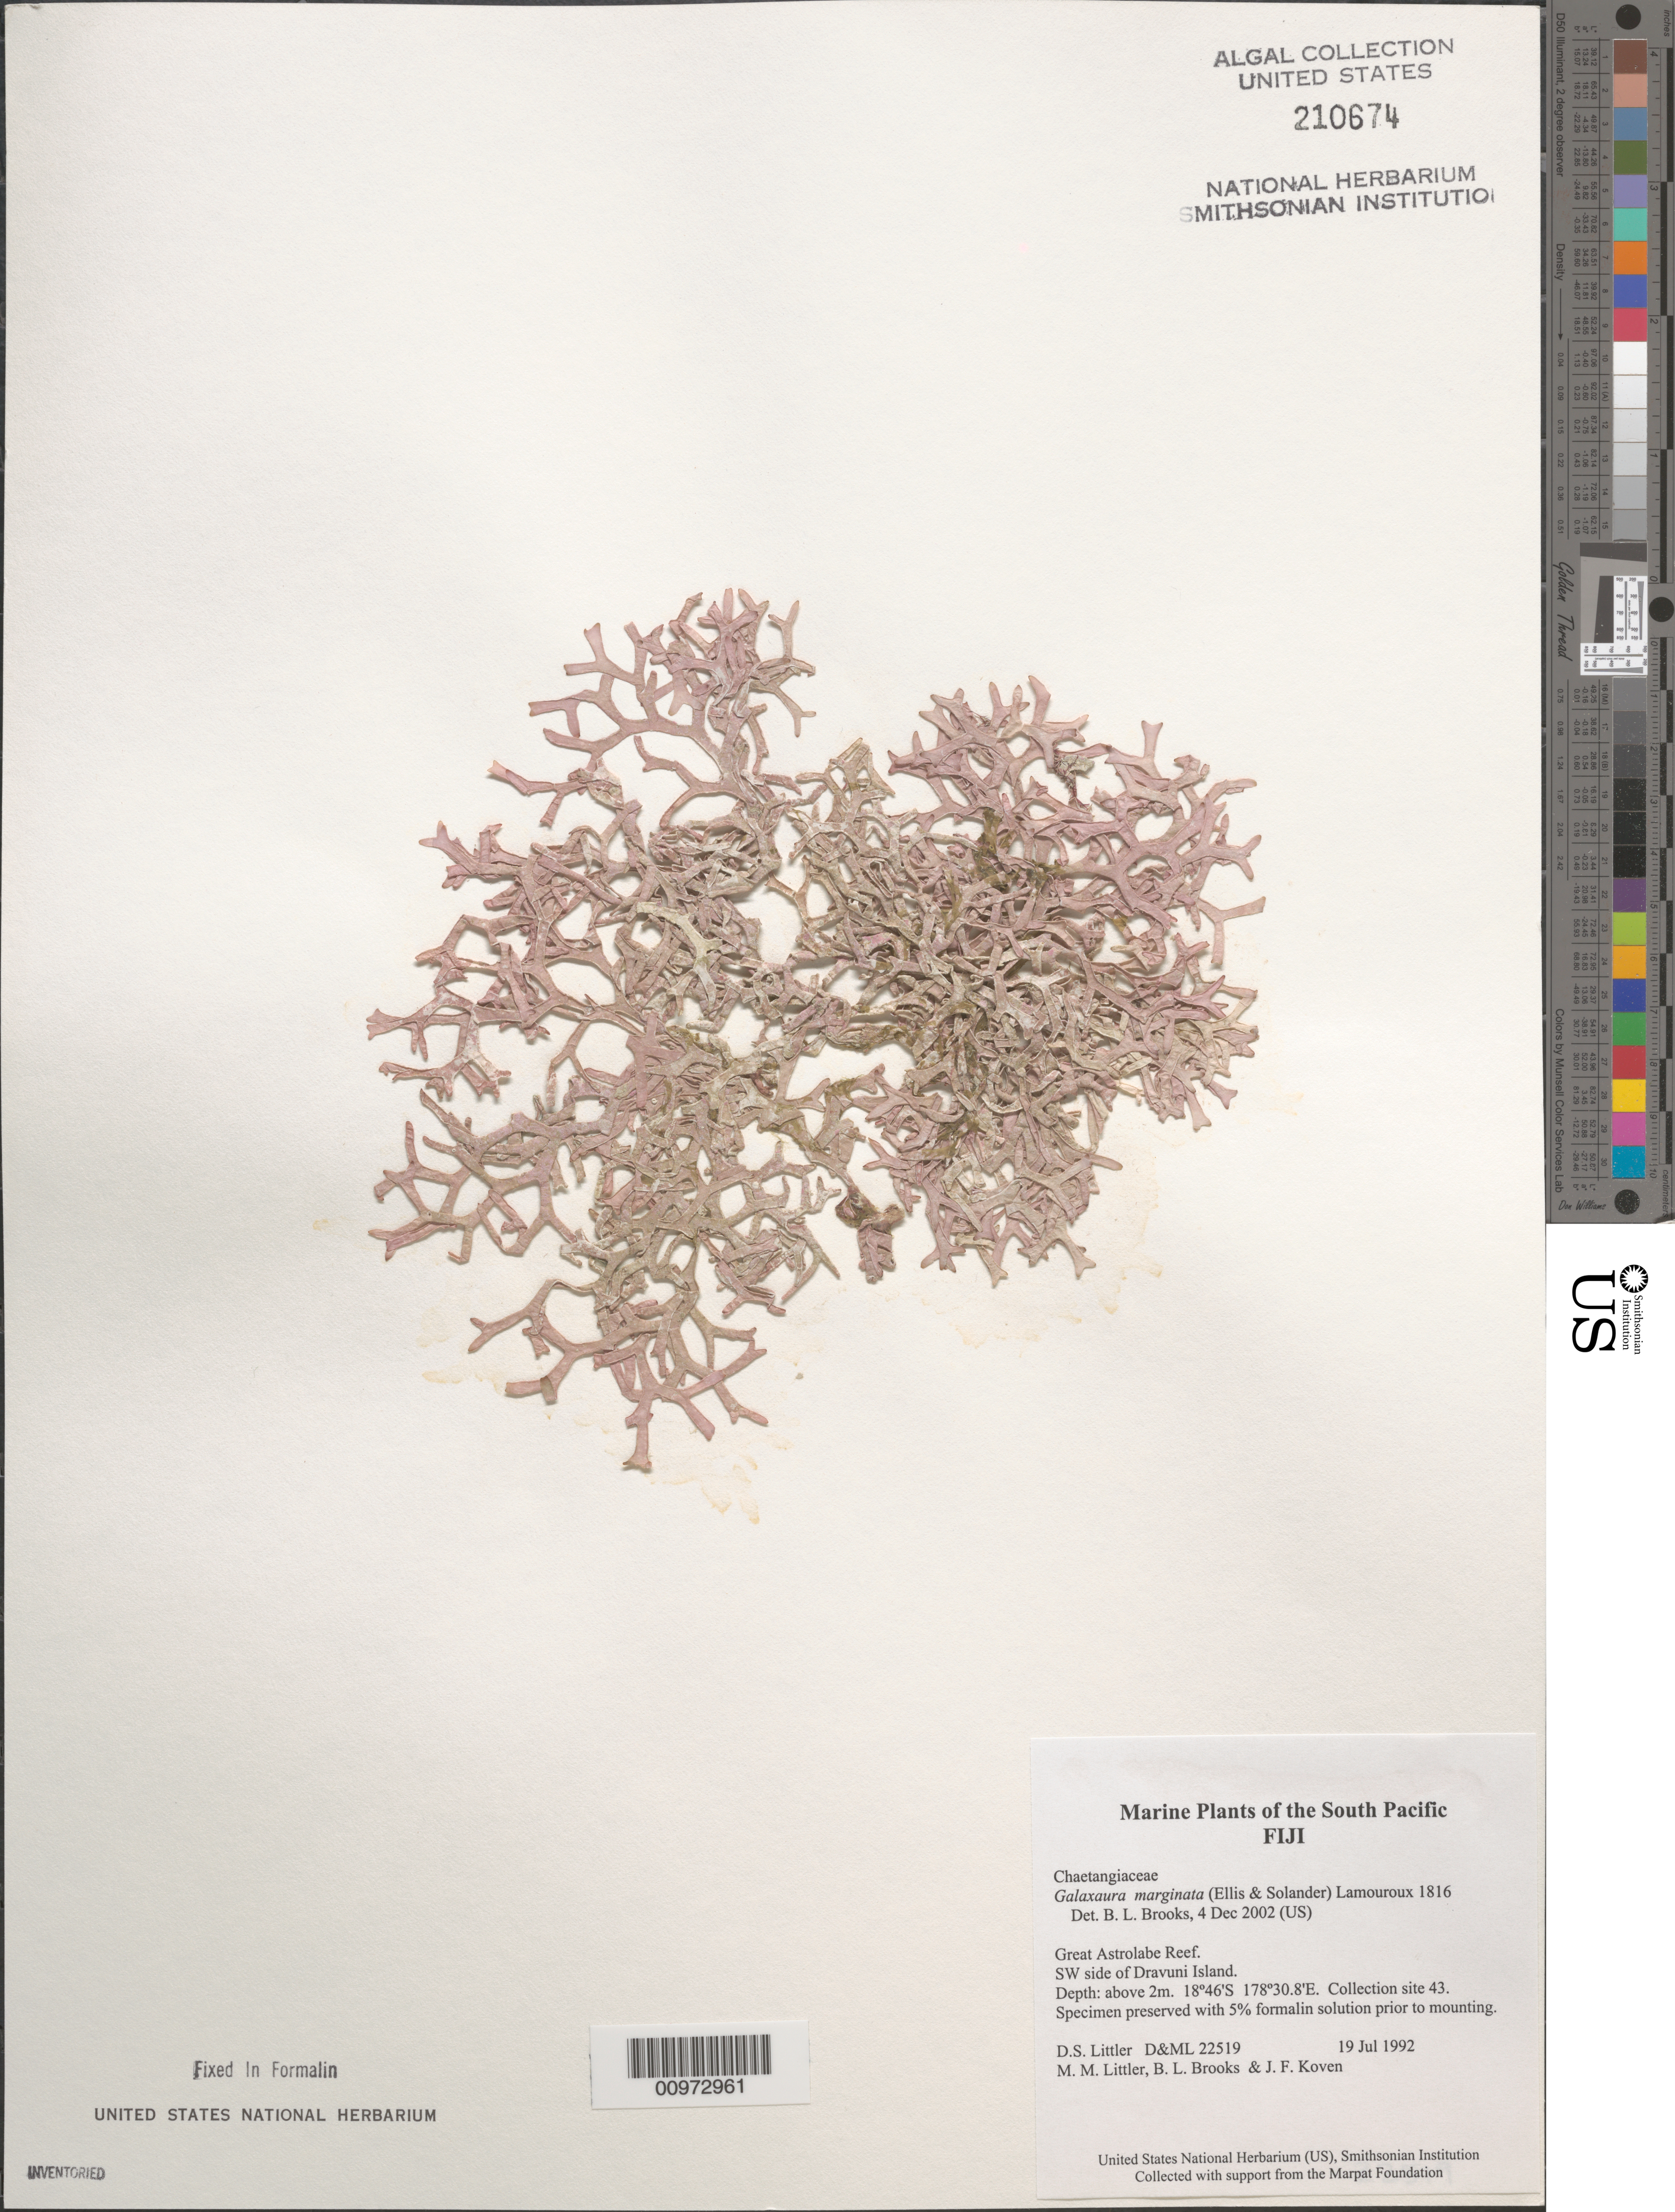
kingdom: Plantae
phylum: Rhodophyta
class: Florideophyceae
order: Nemaliales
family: Galaxauraceae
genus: Galaxaura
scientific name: Galaxaura marginata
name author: (J. Ellis & Sol.) J.V.Lamouroux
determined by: Brooks, B. L., (BOT), Smithsonian Institution - National Museum of Natural History (UNITED STATES)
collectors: D. S. Littler, M. M. Littler, B. Brooks & J. Koven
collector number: D&ML 22519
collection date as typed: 19 Jul 1992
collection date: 1992-07-19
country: Fiji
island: Dravuni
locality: Great Astrolabe Reef, southwest side of island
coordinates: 18 46'S, 178 30.8'E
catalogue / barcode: US 210674